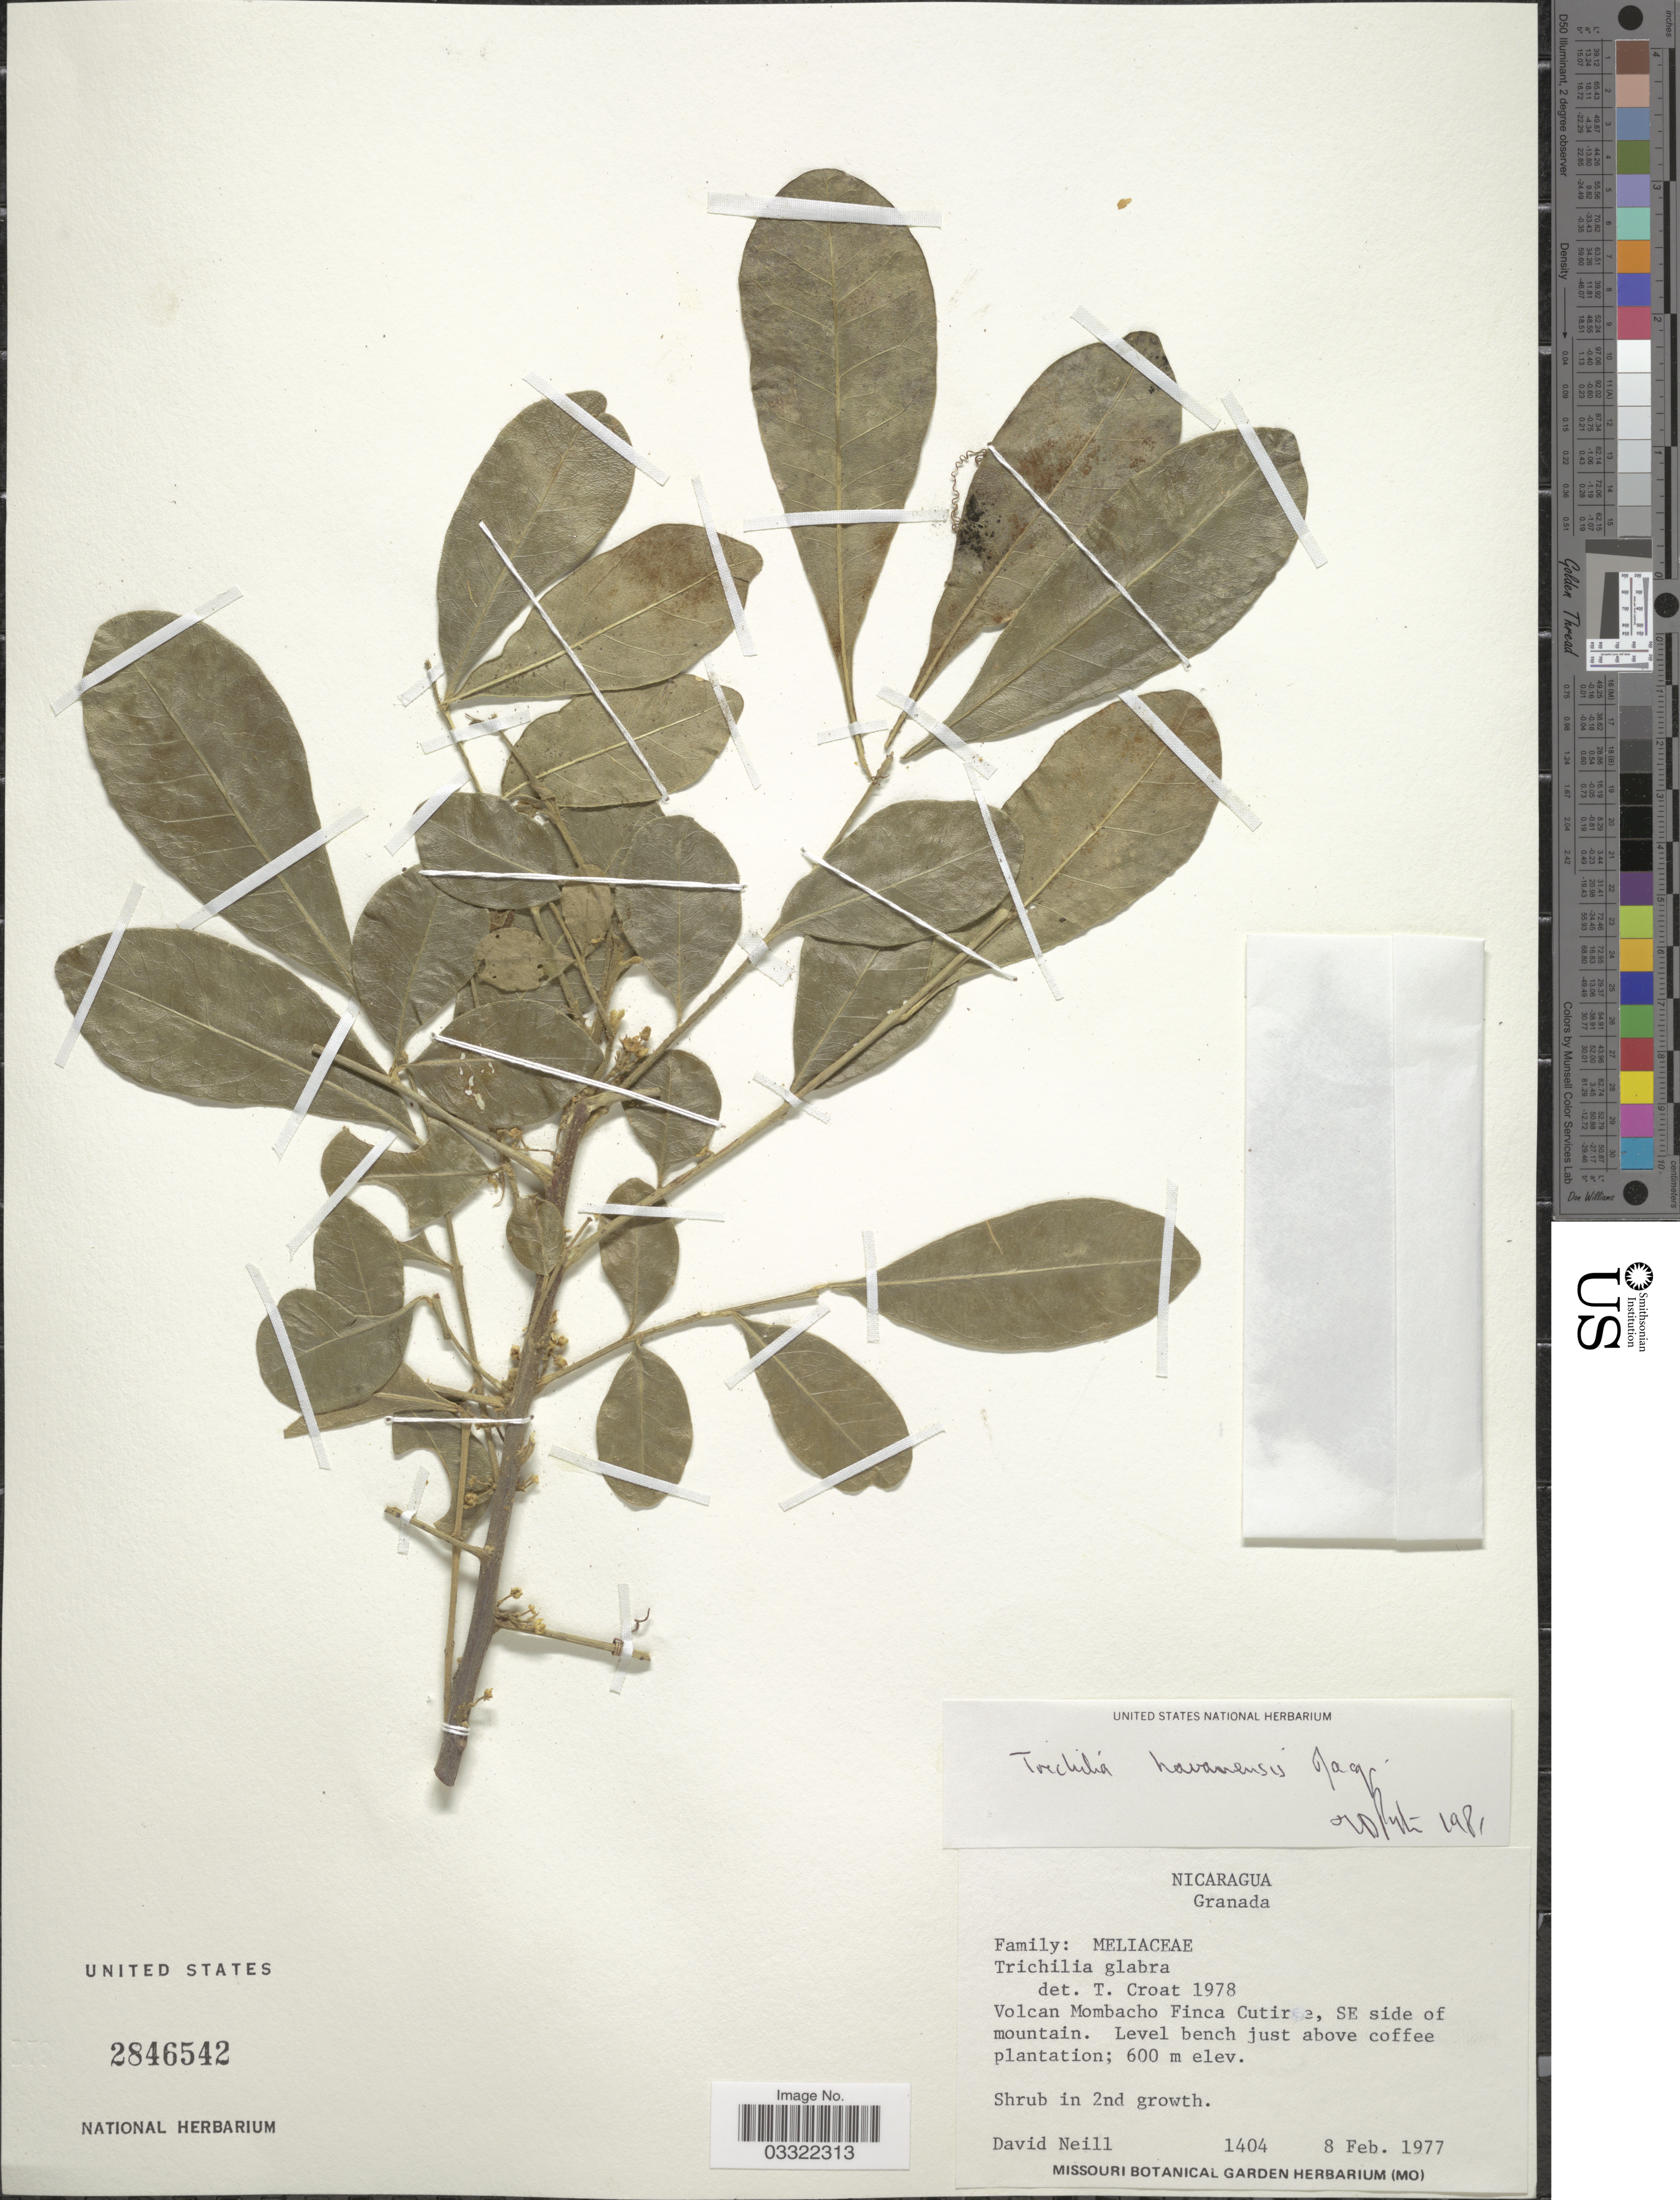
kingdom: Plantae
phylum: Tracheophyta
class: Magnoliopsida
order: Sapindales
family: Meliaceae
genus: Trichilia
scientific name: Trichilia havanensis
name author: Jacq.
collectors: D. Neill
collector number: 1404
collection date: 1977-02-08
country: Nicaragua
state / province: Granada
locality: Volcan Mombacha Finca Cutire, SE side of mountain. Level bench just above coffee plantation.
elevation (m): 600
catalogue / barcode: US 2846542